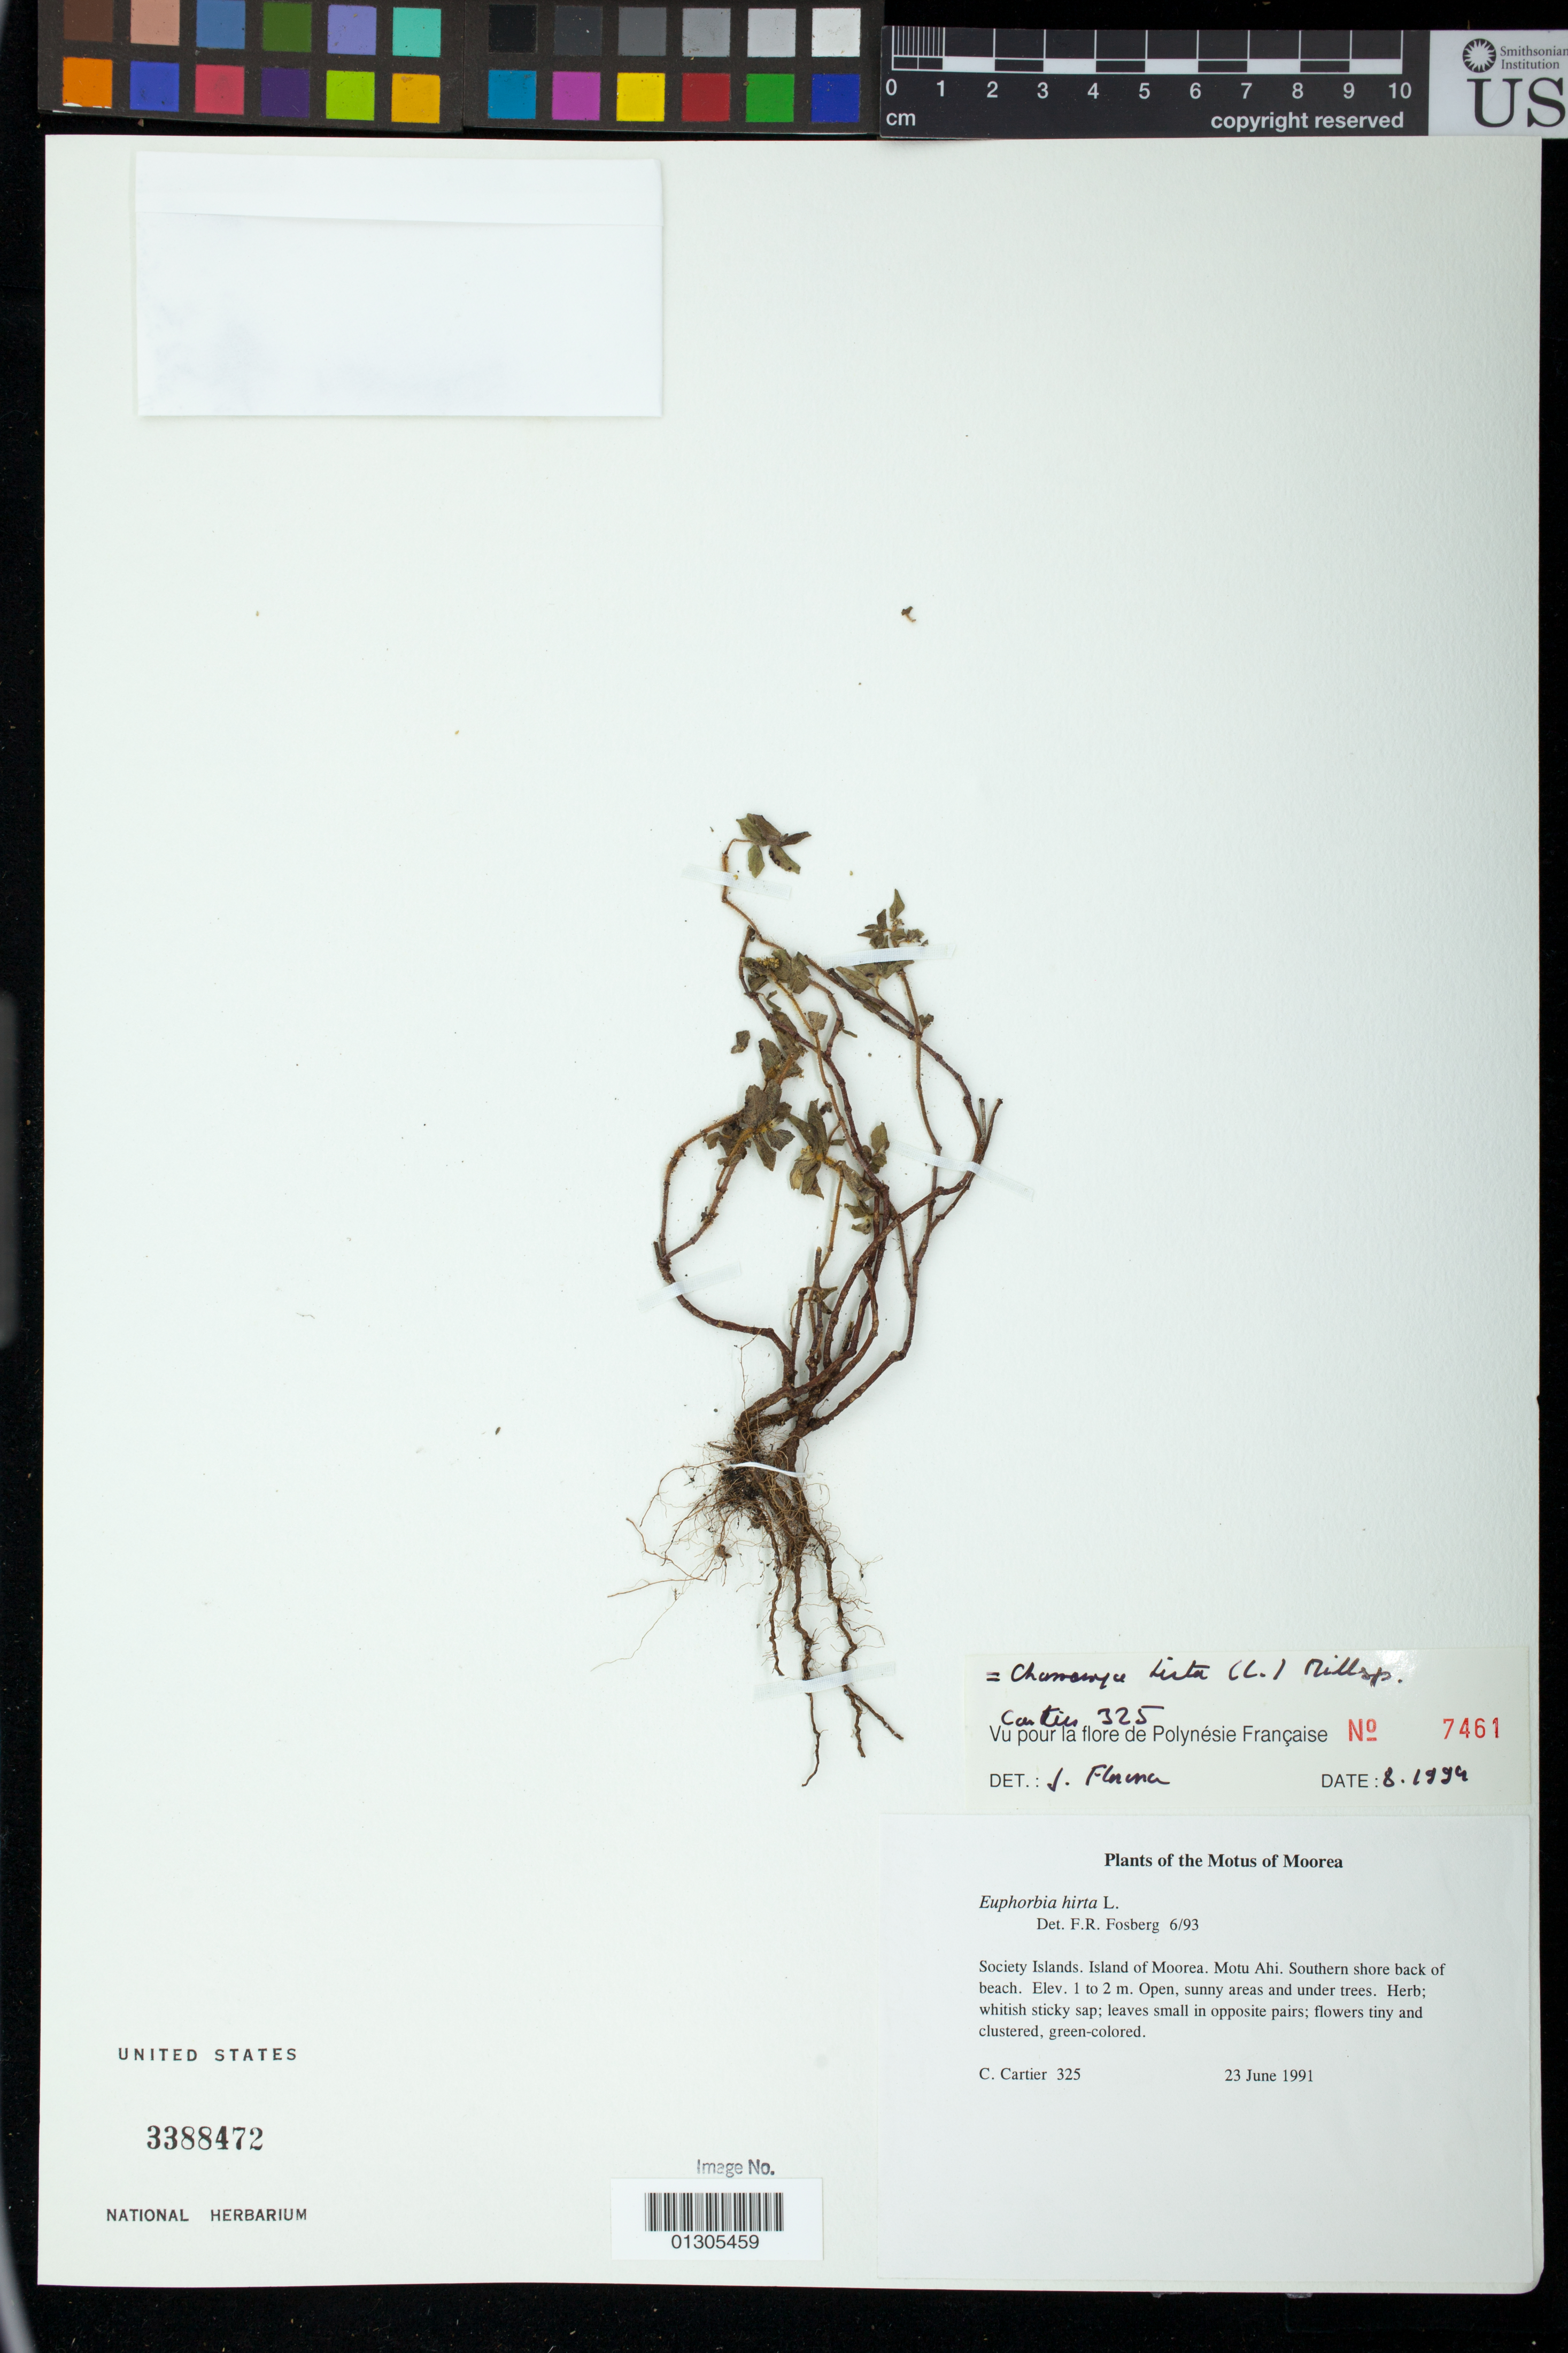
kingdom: Plantae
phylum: Tracheophyta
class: Magnoliopsida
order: Malpighiales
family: Euphorbiaceae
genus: Euphorbia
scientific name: Euphorbia hirta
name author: L.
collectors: C. Cartier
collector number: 325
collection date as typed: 23 Jun 1991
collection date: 1991-06-23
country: French Polynesia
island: Moorea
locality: Southern shore back of beach, Ahi [Society Is.]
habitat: Open, sunny areas and under trees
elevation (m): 1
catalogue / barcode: US 3388472